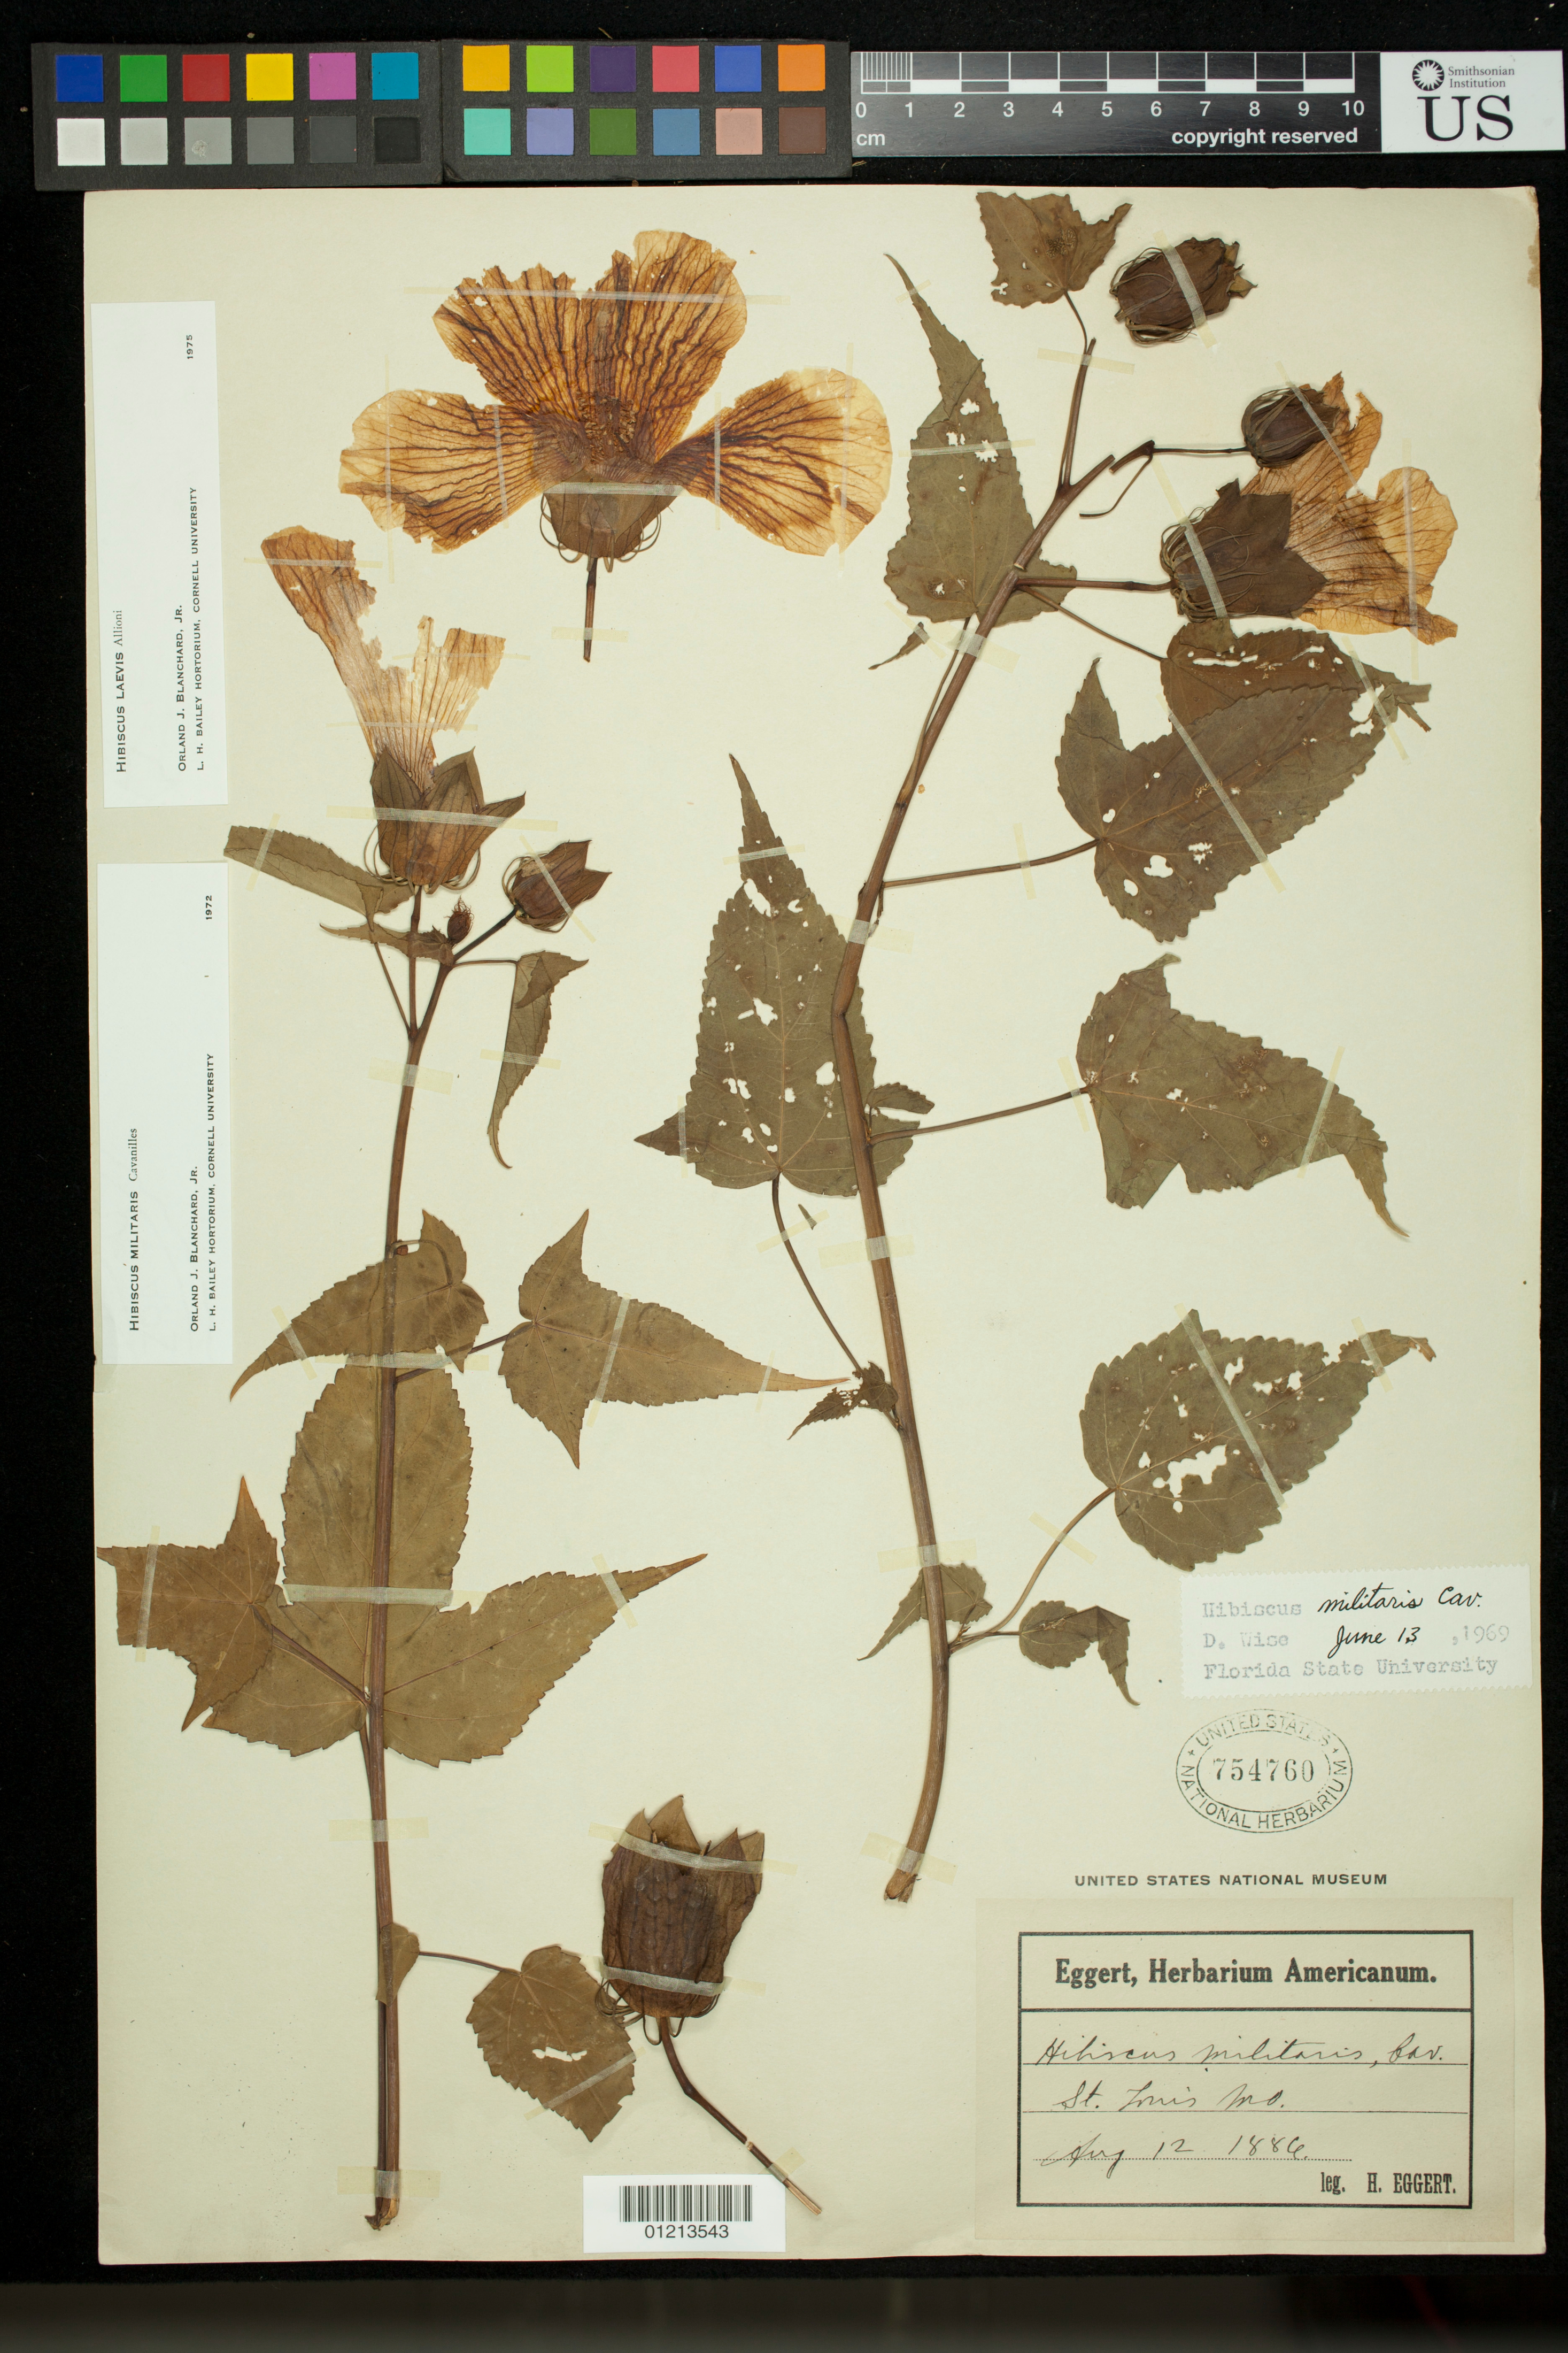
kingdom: Plantae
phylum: Tracheophyta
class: Magnoliopsida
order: Malvales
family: Malvaceae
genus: Hibiscus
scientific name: Hibiscus laevis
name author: All.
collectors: H. Eggert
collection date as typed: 12 Aug 1886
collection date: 1886-08-12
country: United States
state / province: Missouri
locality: St Louis MO.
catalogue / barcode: US 754760